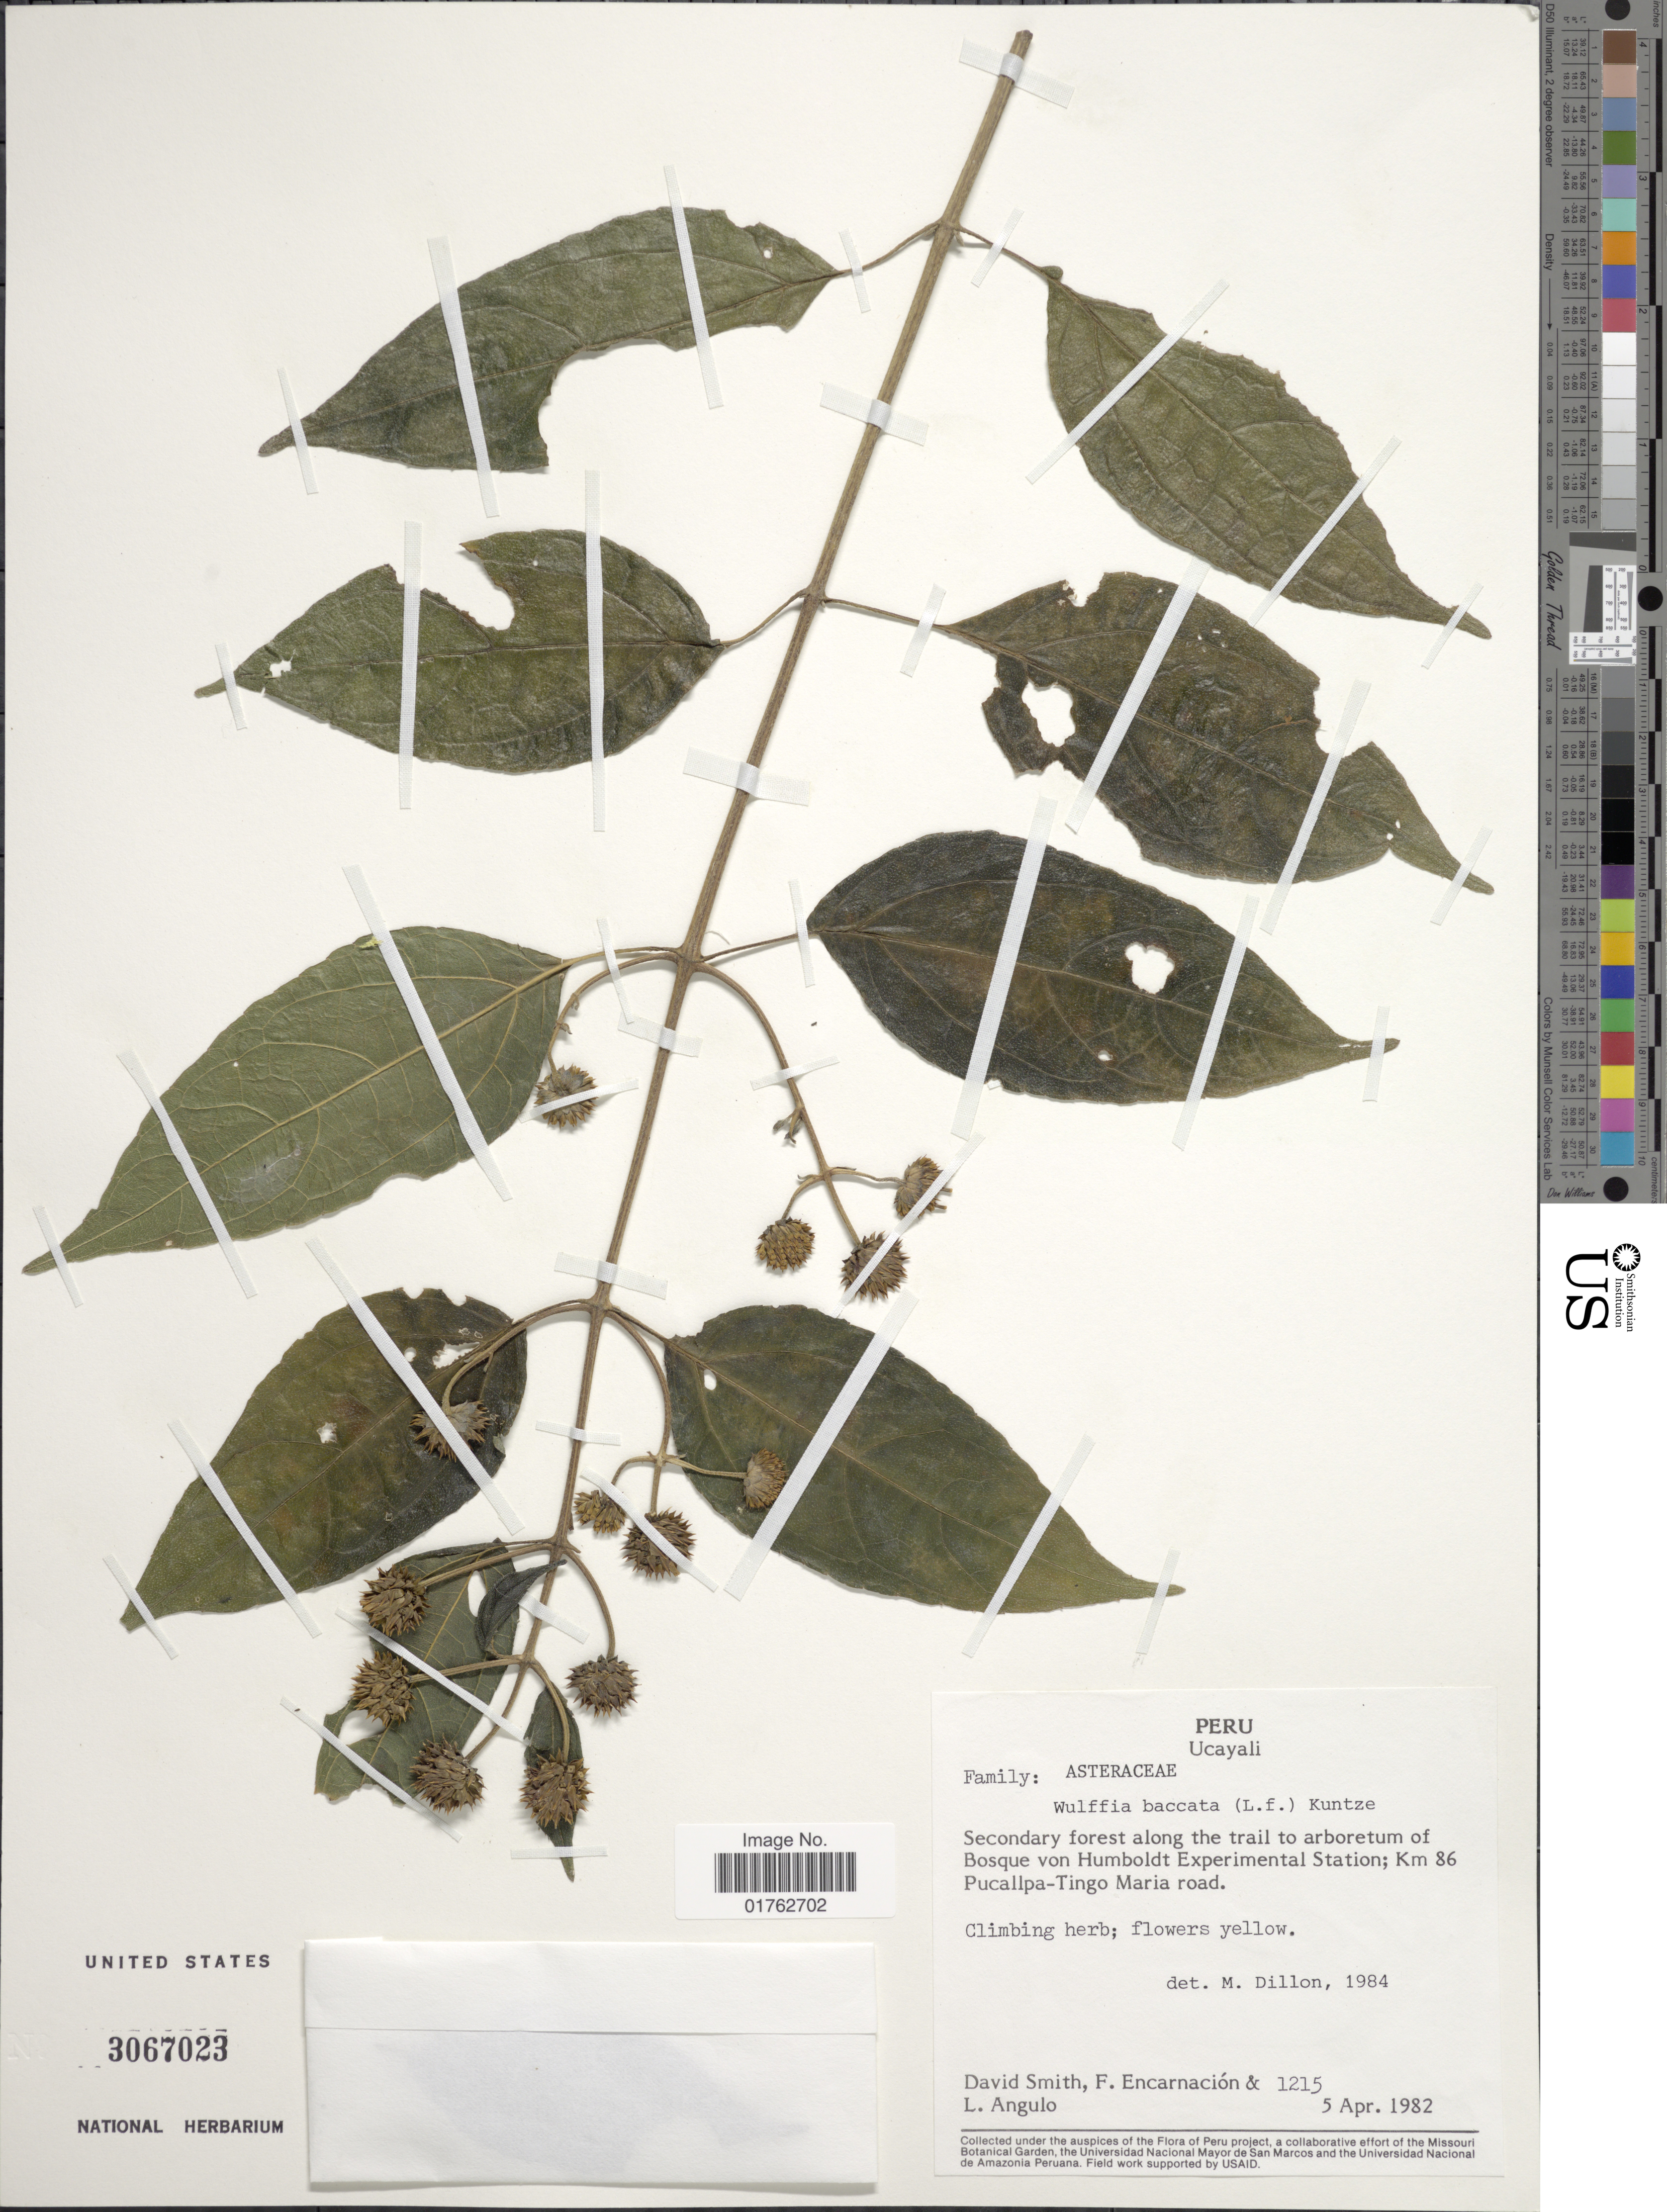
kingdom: Plantae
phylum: Tracheophyta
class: Magnoliopsida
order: Asterales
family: Asteraceae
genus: Wulffia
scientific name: Wulffia baccata var. baccata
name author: (L.) Kuntze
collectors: D. C. Smith, F. Encarnación & L. Angulo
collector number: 1215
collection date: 1982-04-05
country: Peru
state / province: Ucayali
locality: Secondary forest along the trail to arboretum of Bosque von Humboldt Experimental Station; Km 86 Pucallpa-Tingo Maria road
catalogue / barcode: US 3067023